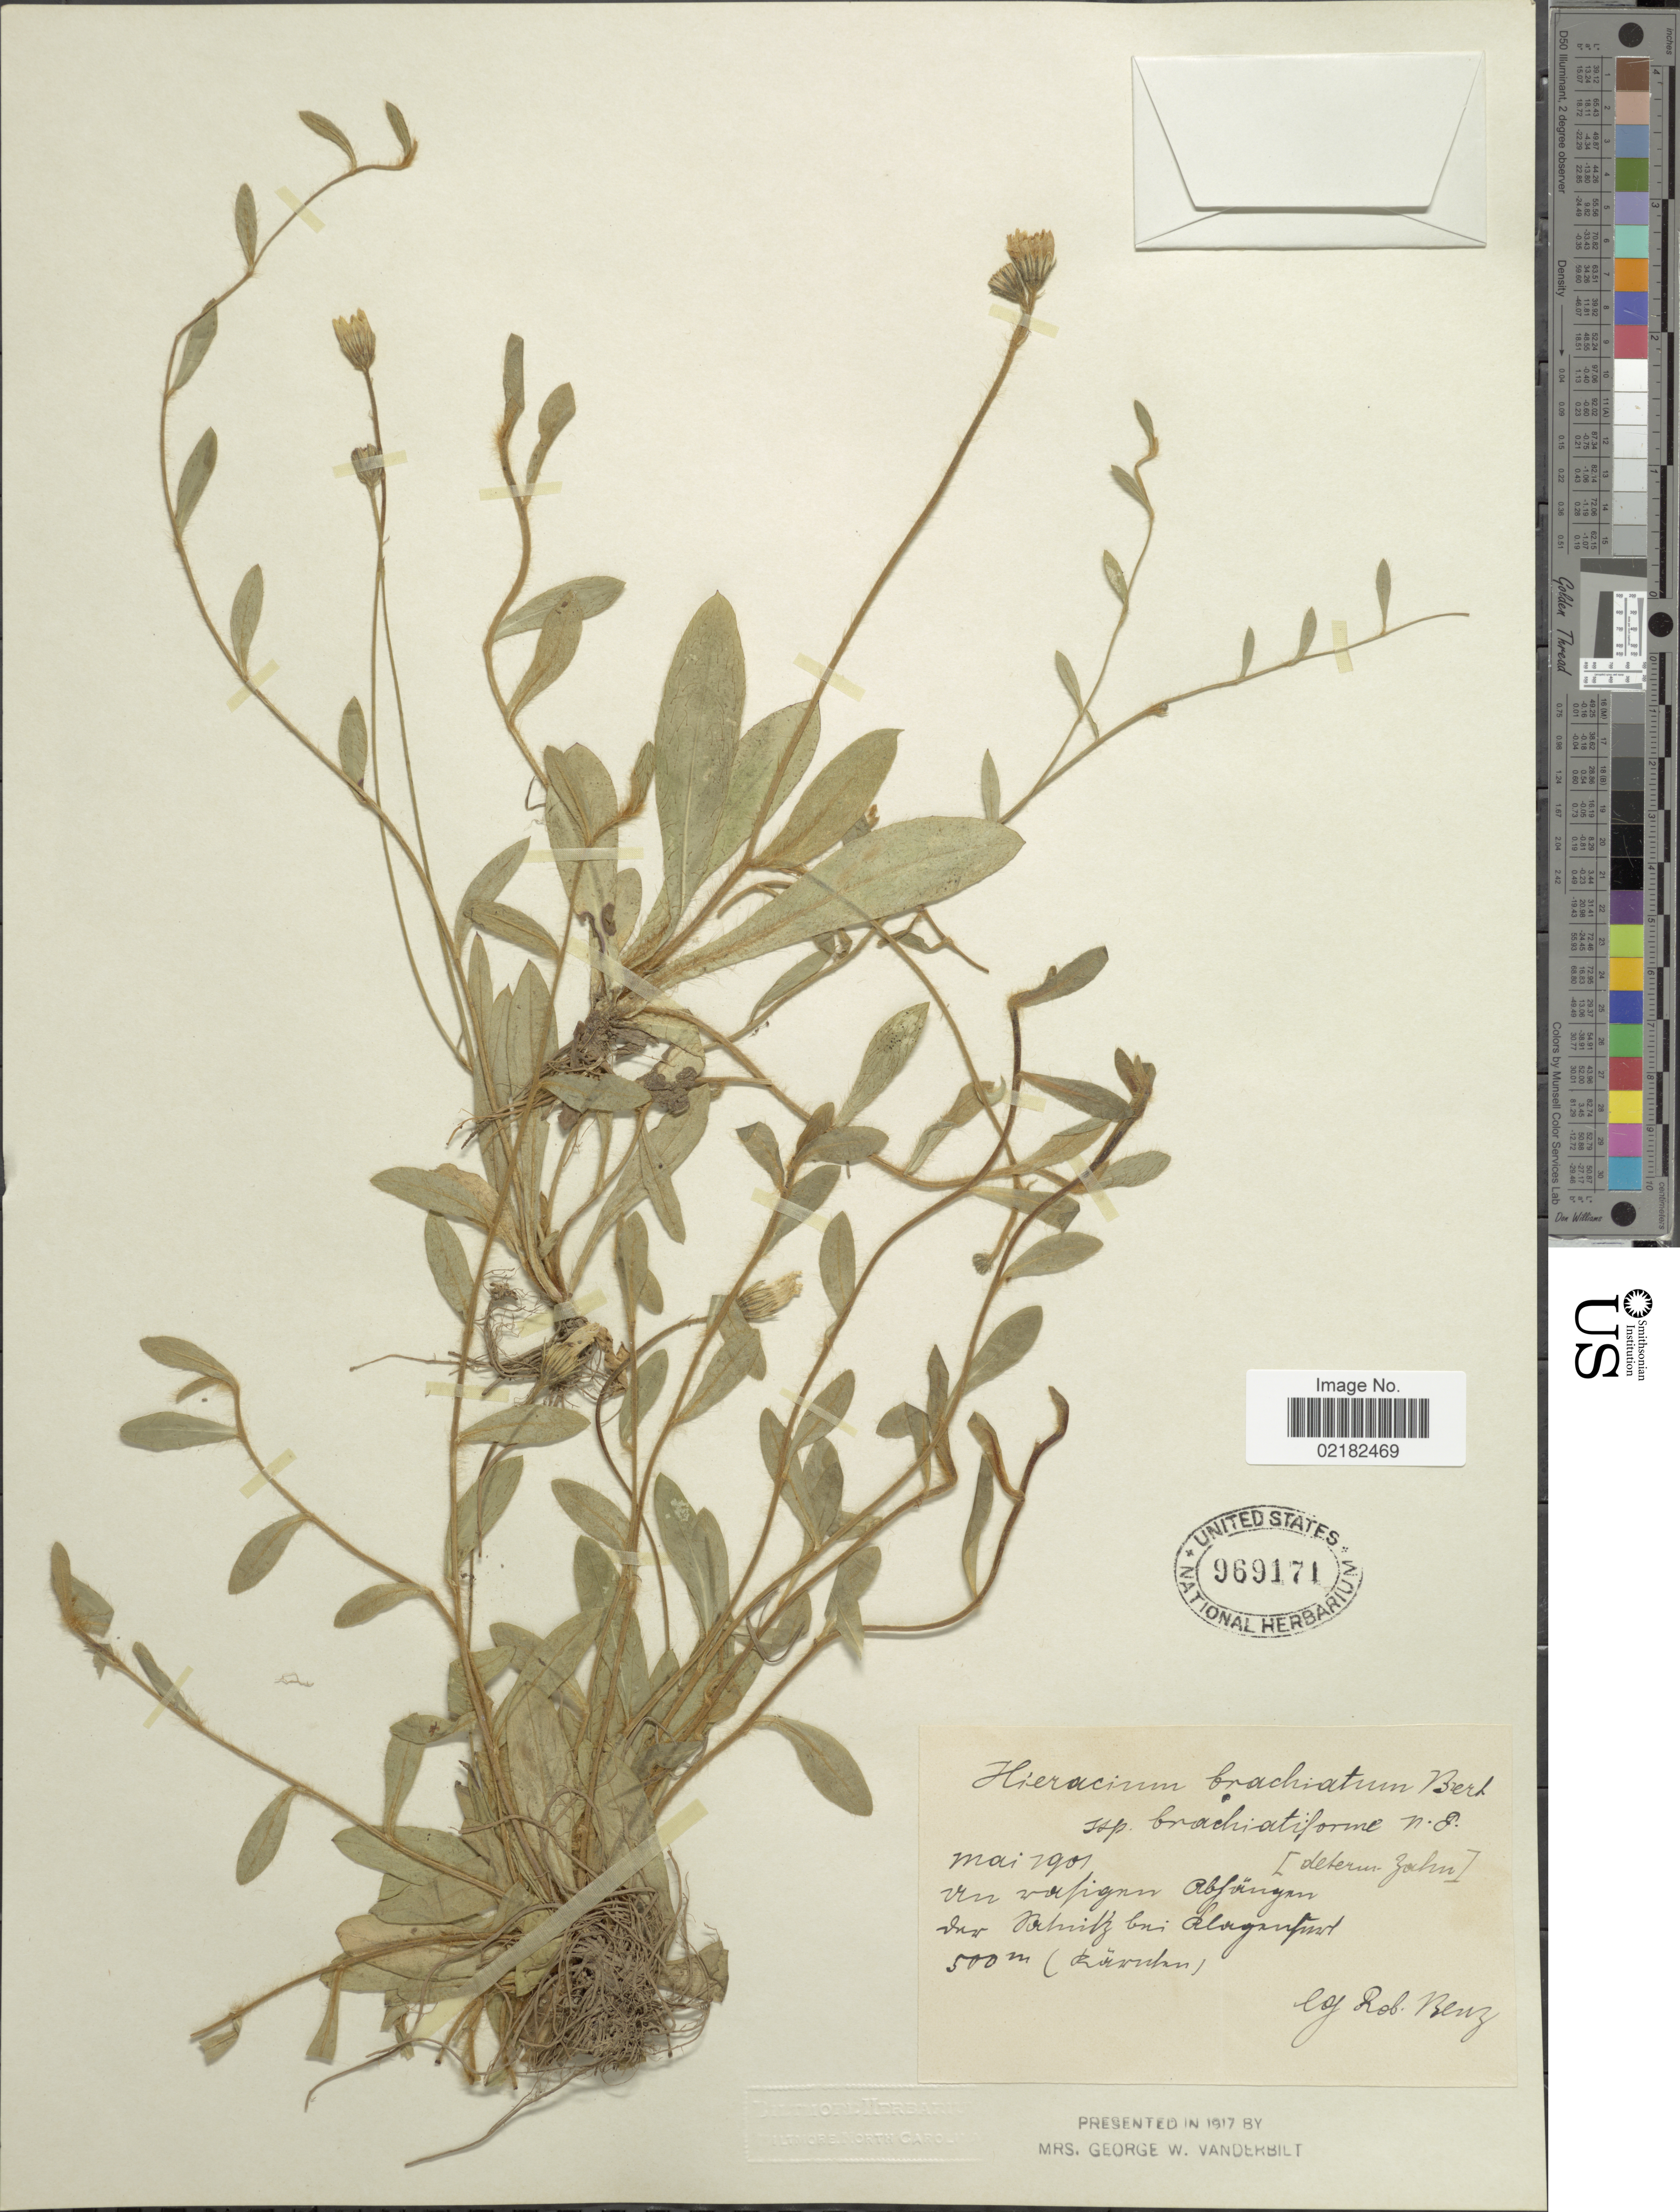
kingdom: Plantae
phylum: Tracheophyta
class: Magnoliopsida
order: Asterales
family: Asteraceae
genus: Pilosella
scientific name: Pilosella brachiata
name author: (DC.) F.W. Schultz & Sch. Bip.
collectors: R. Benz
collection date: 1901-05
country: Germany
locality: Behuitz bei Llaganfurt (Rumhen) [interpreted]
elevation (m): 500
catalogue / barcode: US 969171